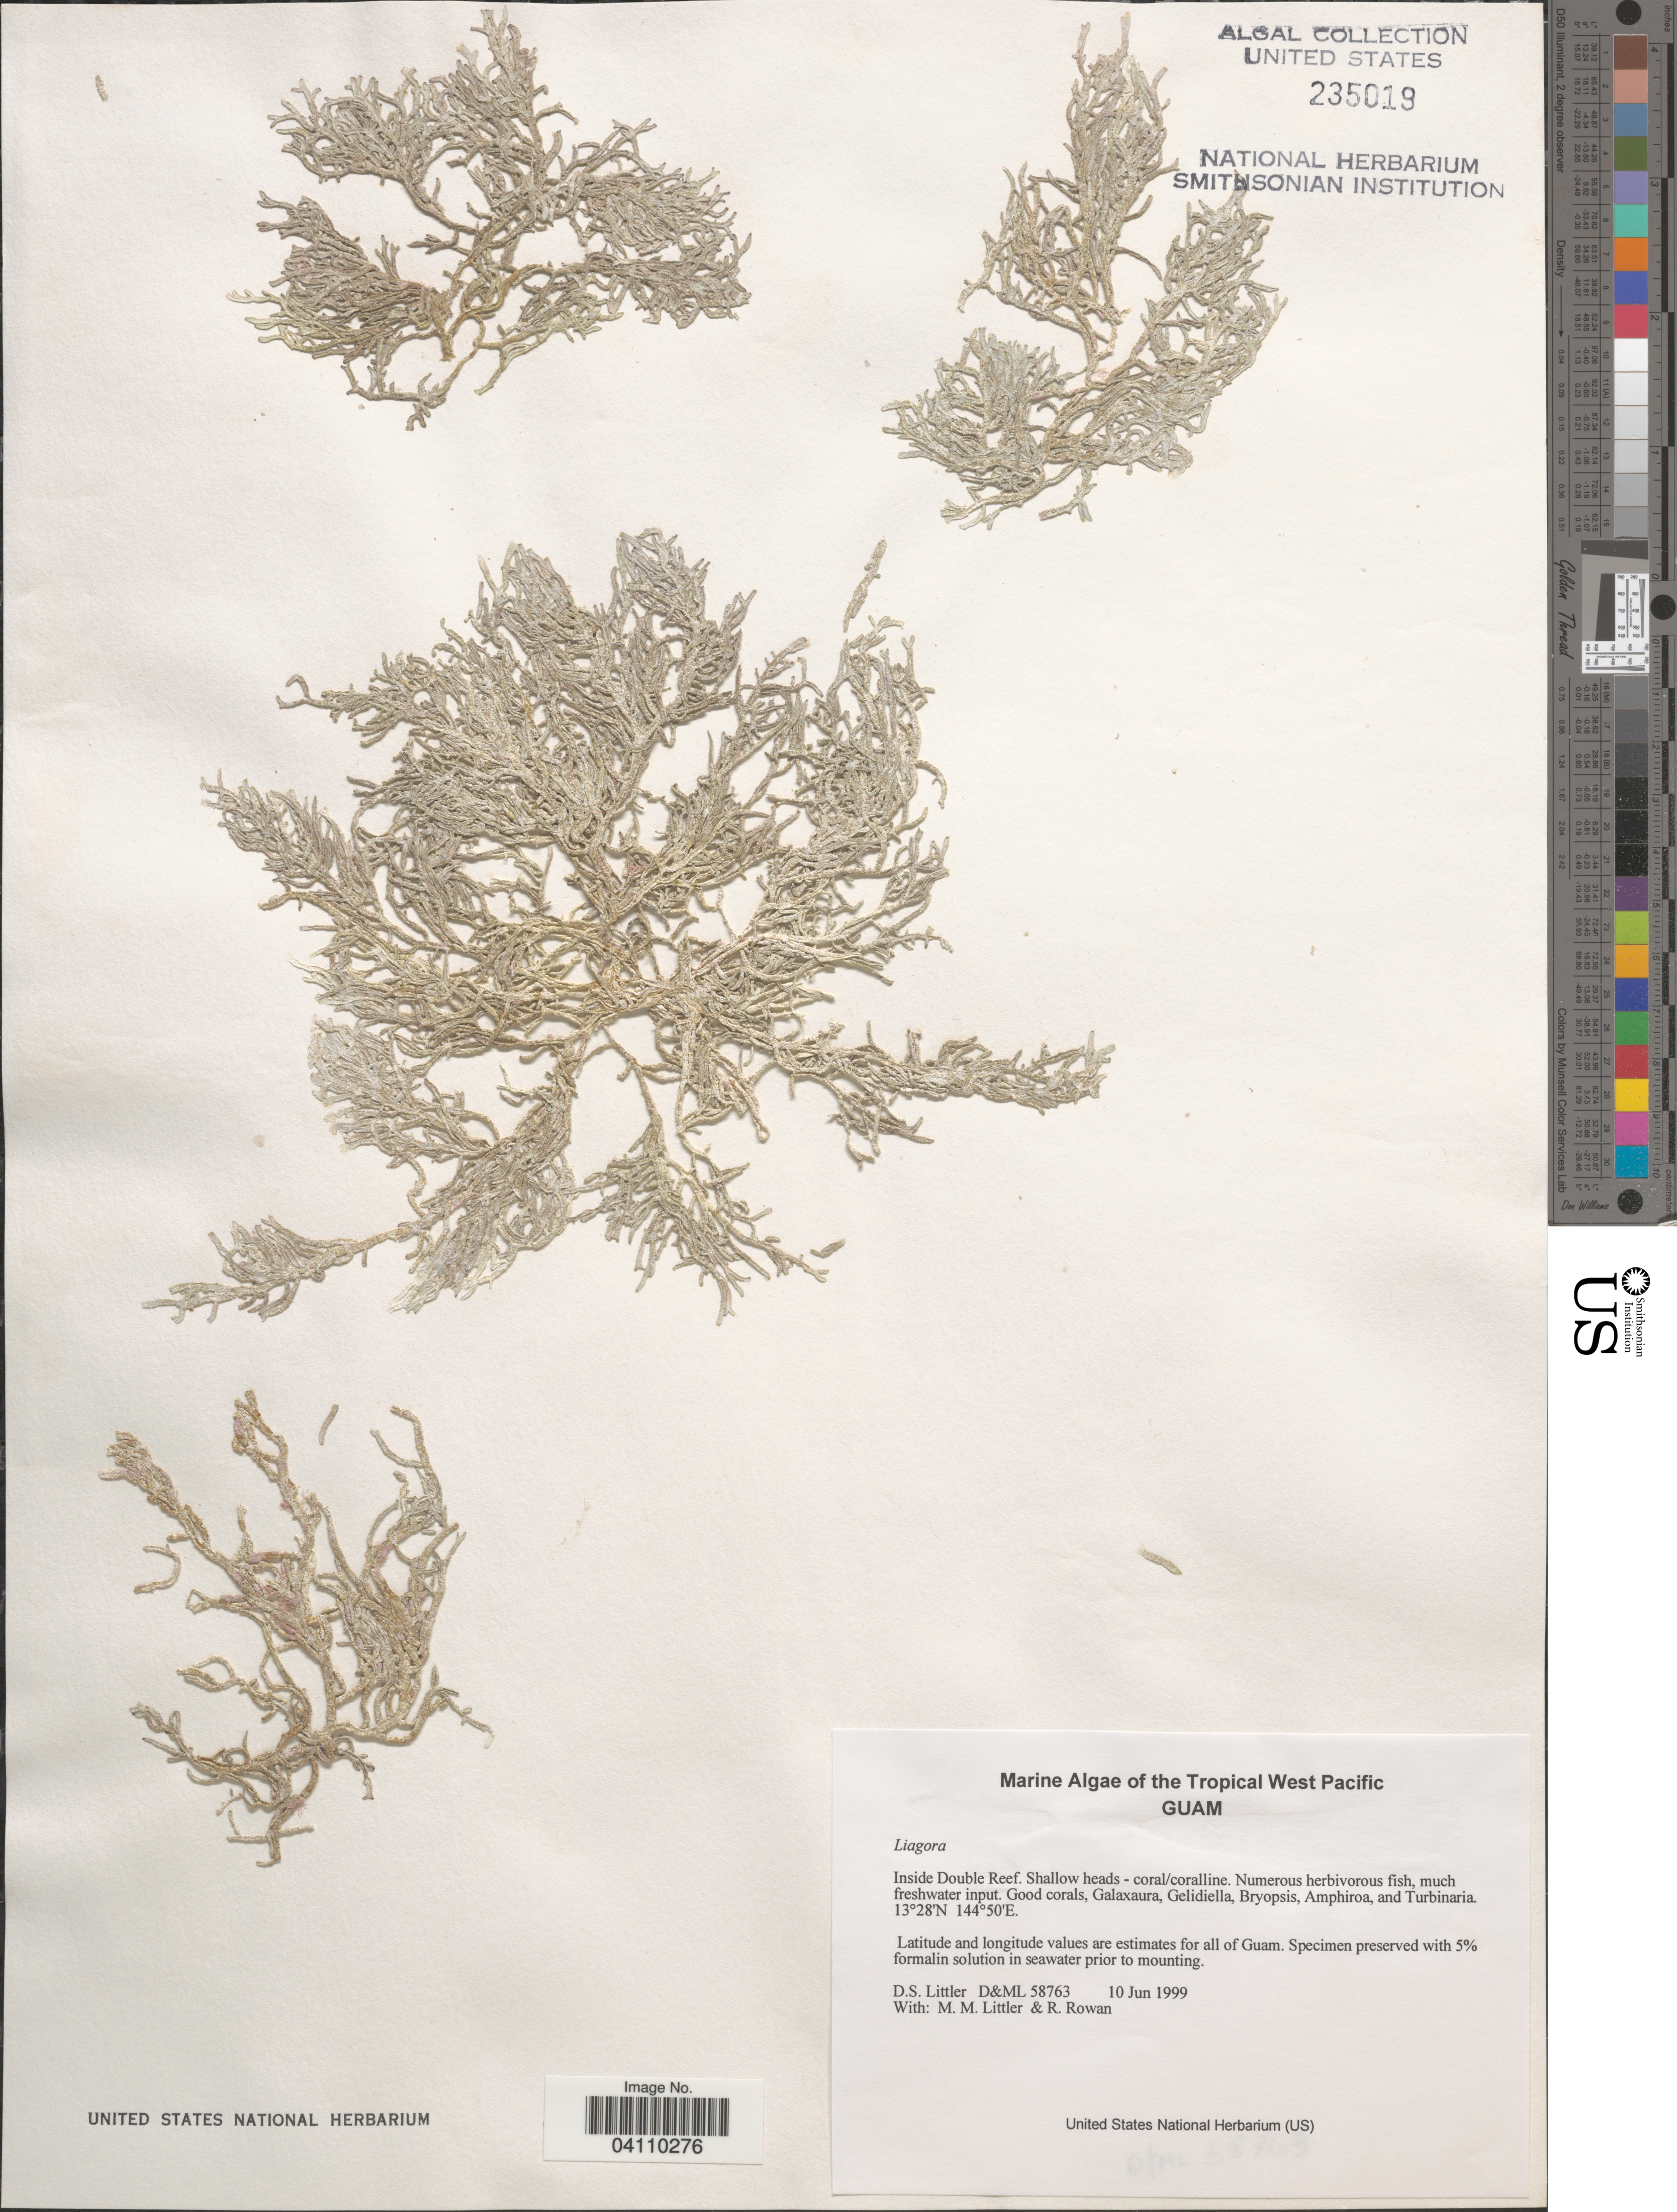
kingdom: Plantae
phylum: Rhodophyta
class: Florideophyceae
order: Nemaliales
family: Liagoraceae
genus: Liagora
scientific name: Liagora sp.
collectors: D. S. Littler & R. Rowan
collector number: D&ML58763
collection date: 1999-06-10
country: Guam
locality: The Tropical West Pacific. Inside Double Reef.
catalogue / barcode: US 235019